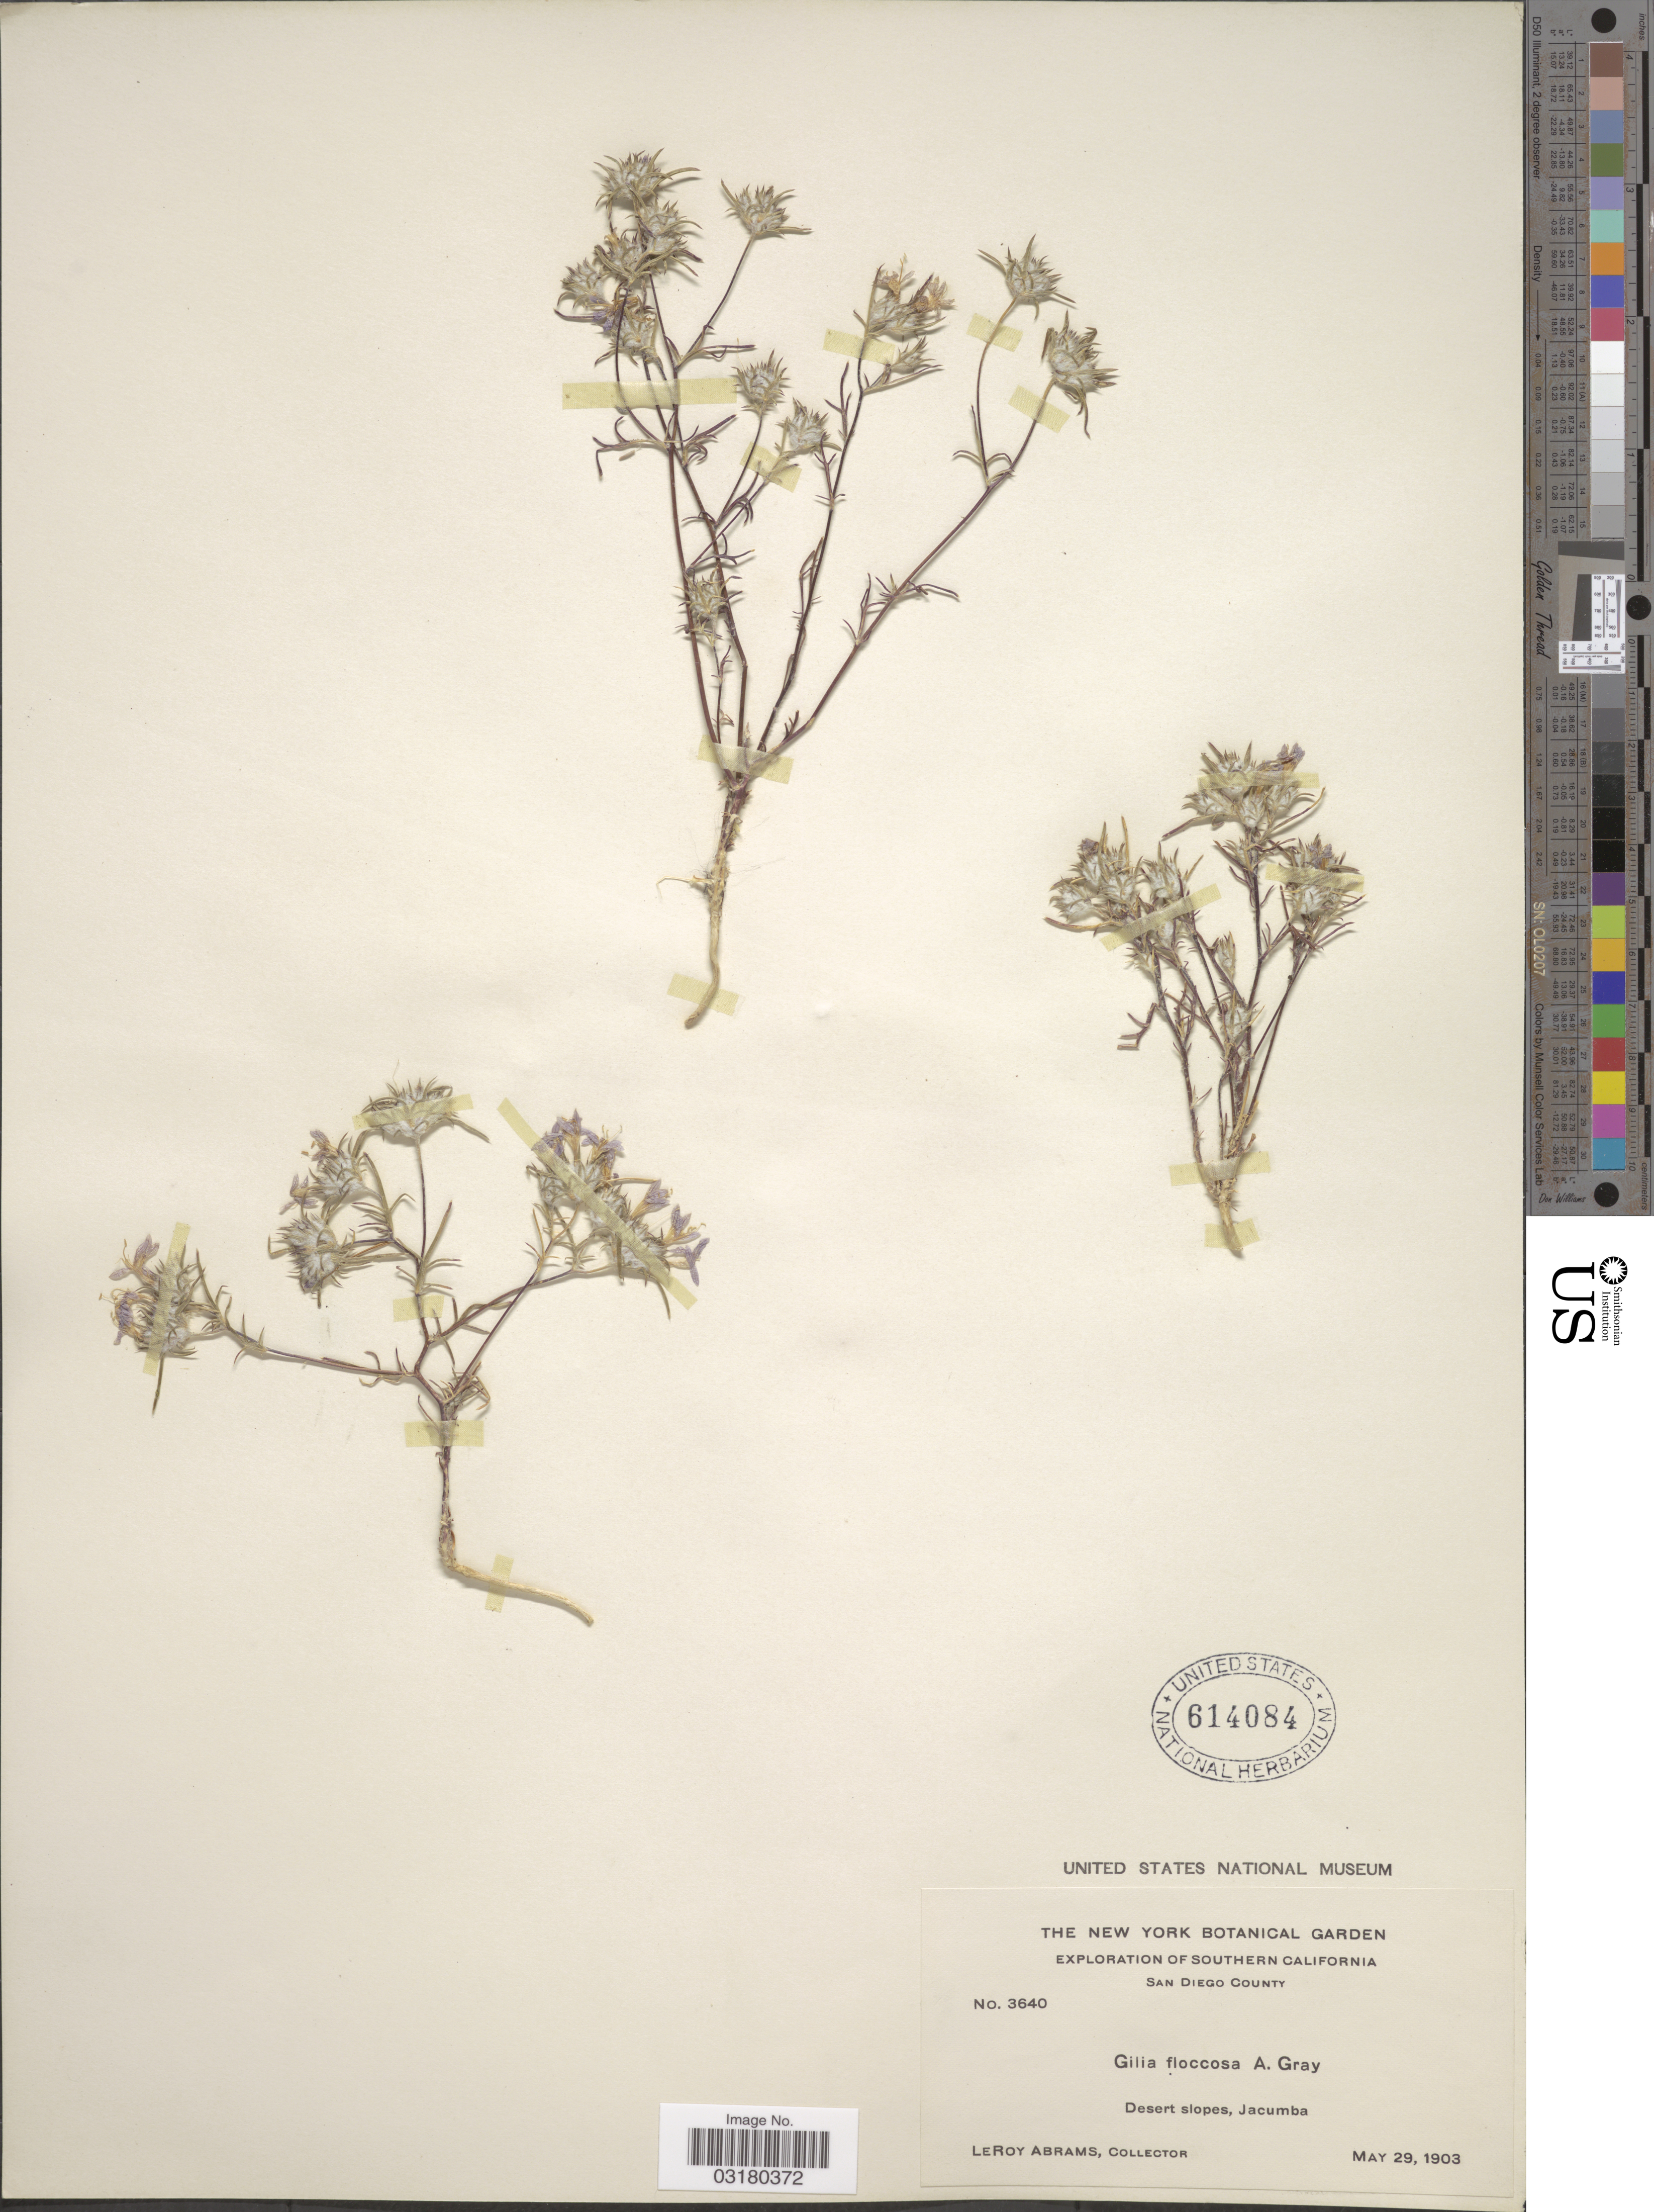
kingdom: Plantae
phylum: Tracheophyta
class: Magnoliopsida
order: Ericales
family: Polemoniaceae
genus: Eriastrum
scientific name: Eriastrum wilcoxii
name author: (A. Nelson) H. Mason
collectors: L. Abrams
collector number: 3640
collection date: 1903-05-29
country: United States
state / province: California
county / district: San Diego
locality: Southern California. San Diego County. Desert slopes, Jacumba.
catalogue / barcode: US 614084